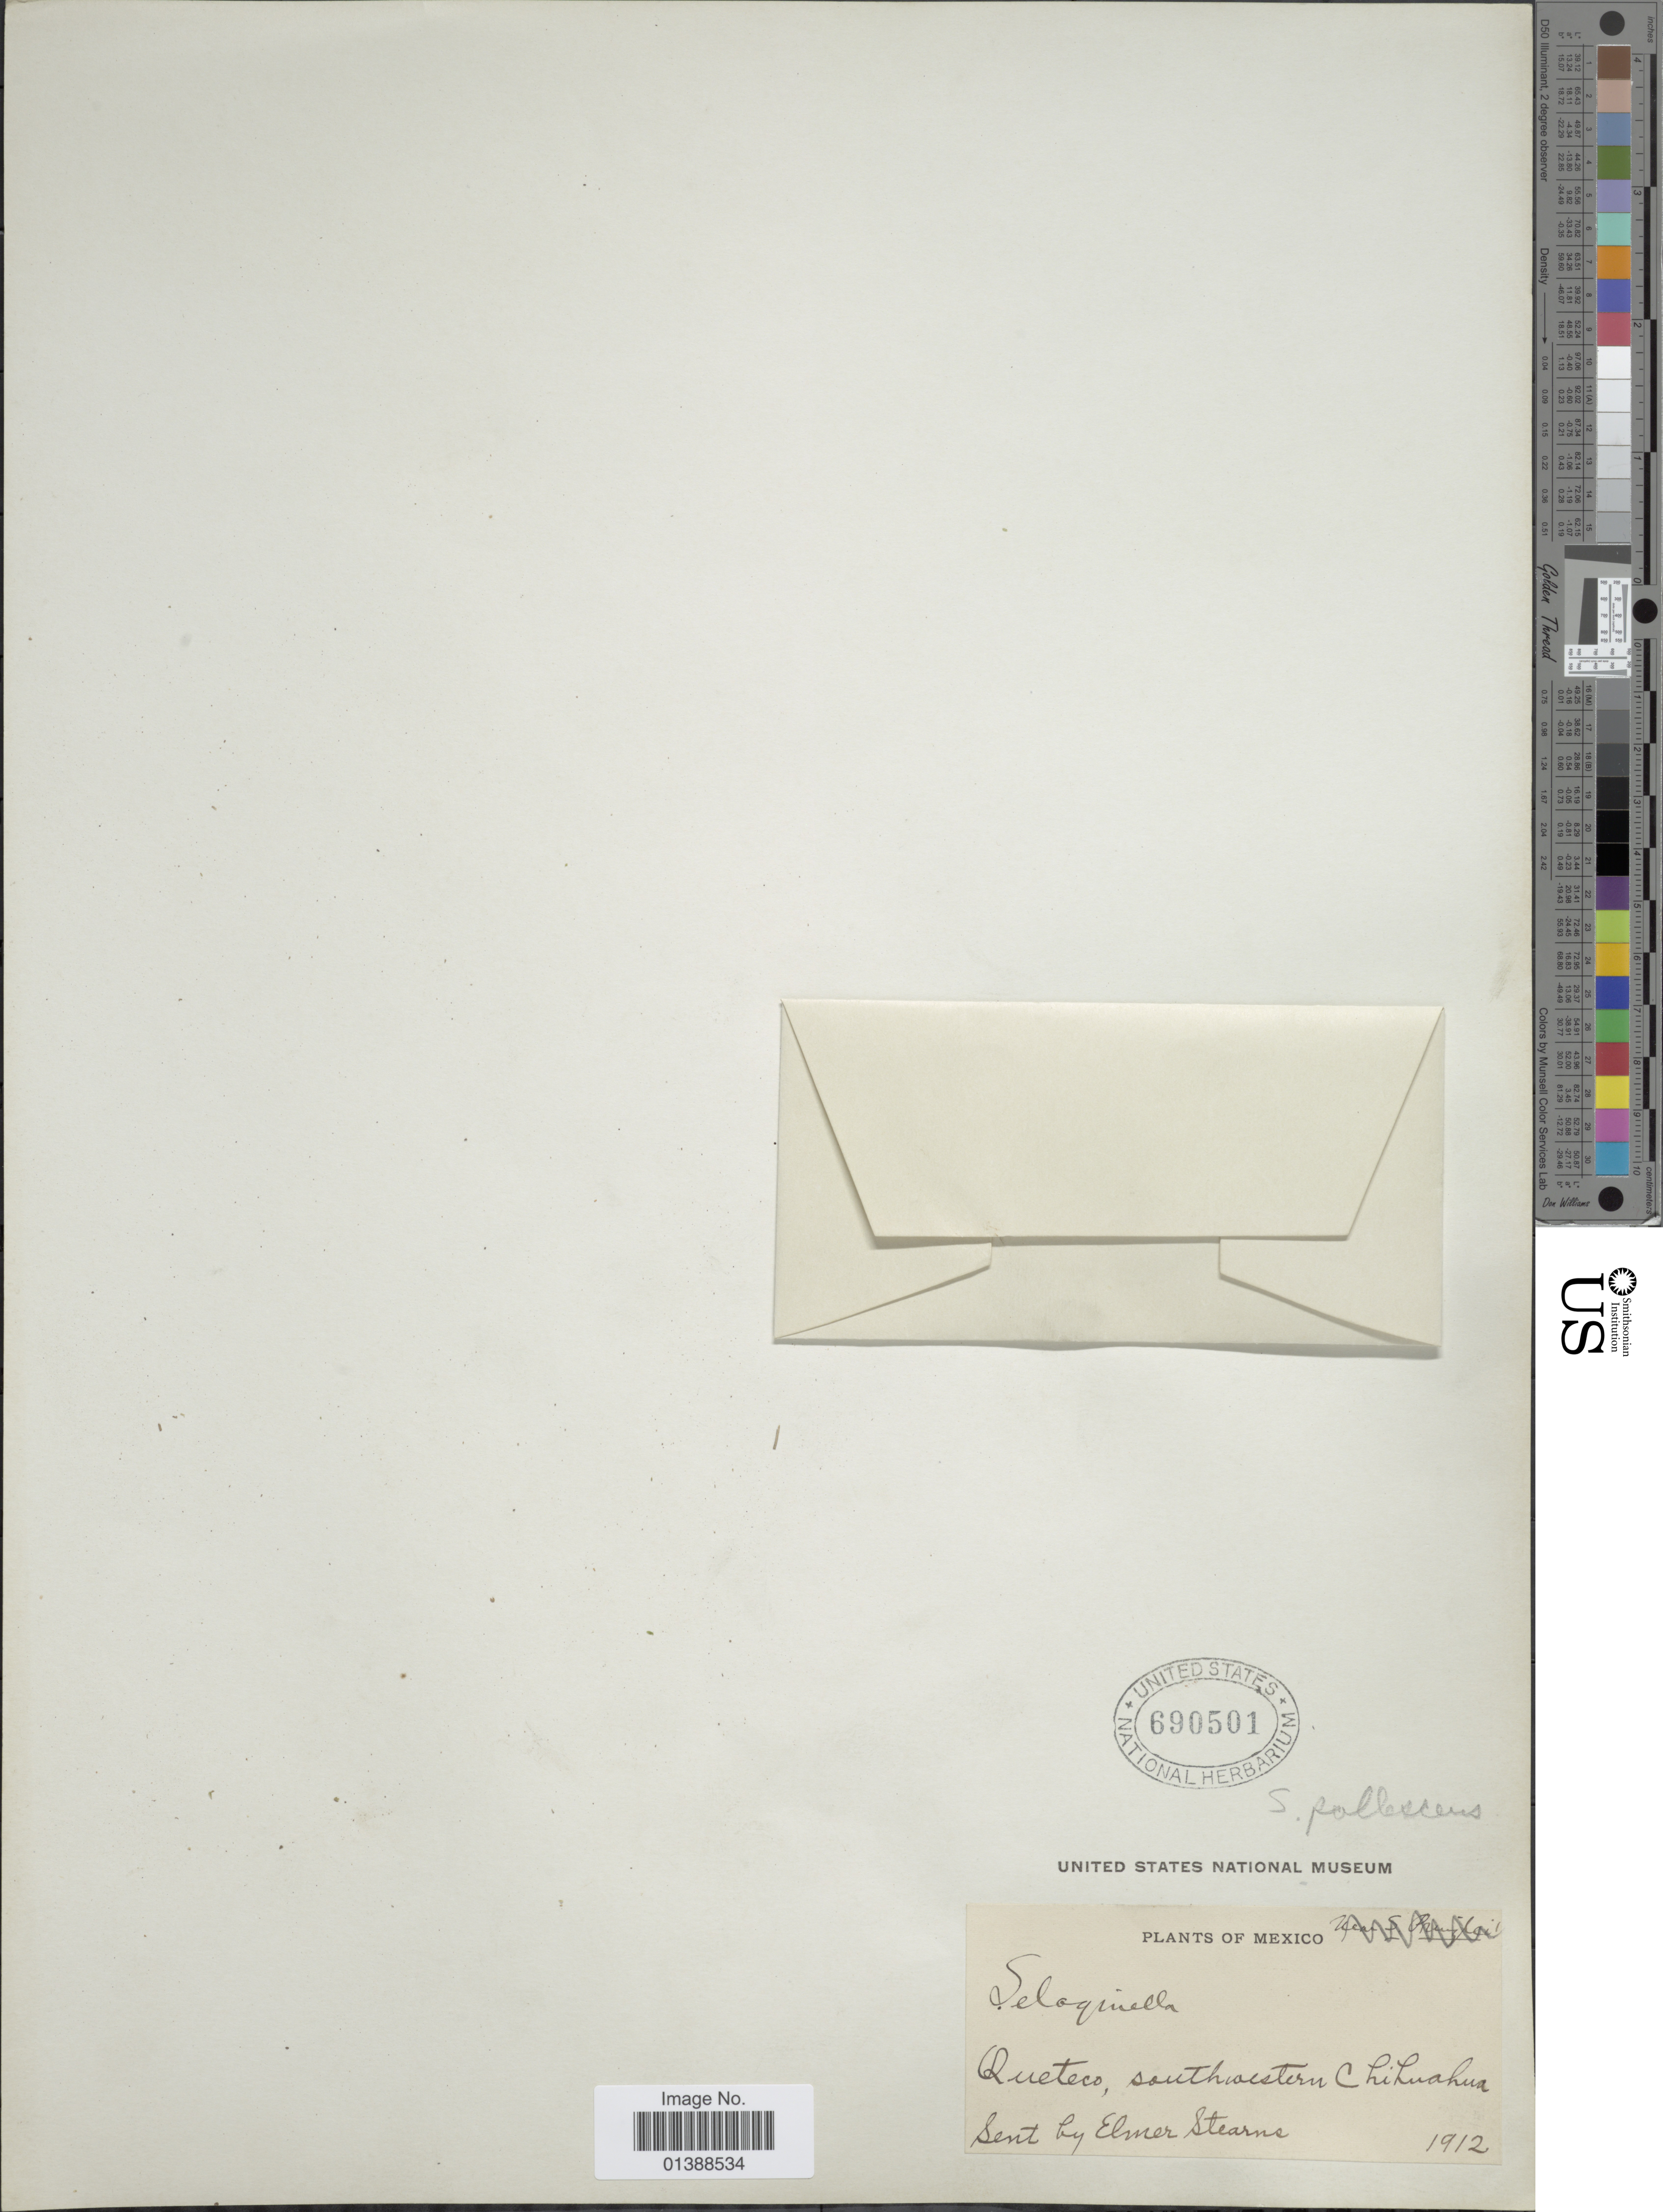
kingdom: Plantae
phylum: Tracheophyta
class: Lycopodiopsida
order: Selaginellales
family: Selaginellaceae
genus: Selaginella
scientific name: Selaginella pallescens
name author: (C. Presl) Spring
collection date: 1912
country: Mexico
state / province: Chihuahua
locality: Queteco, southwestern Chihuahua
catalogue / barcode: US 690501